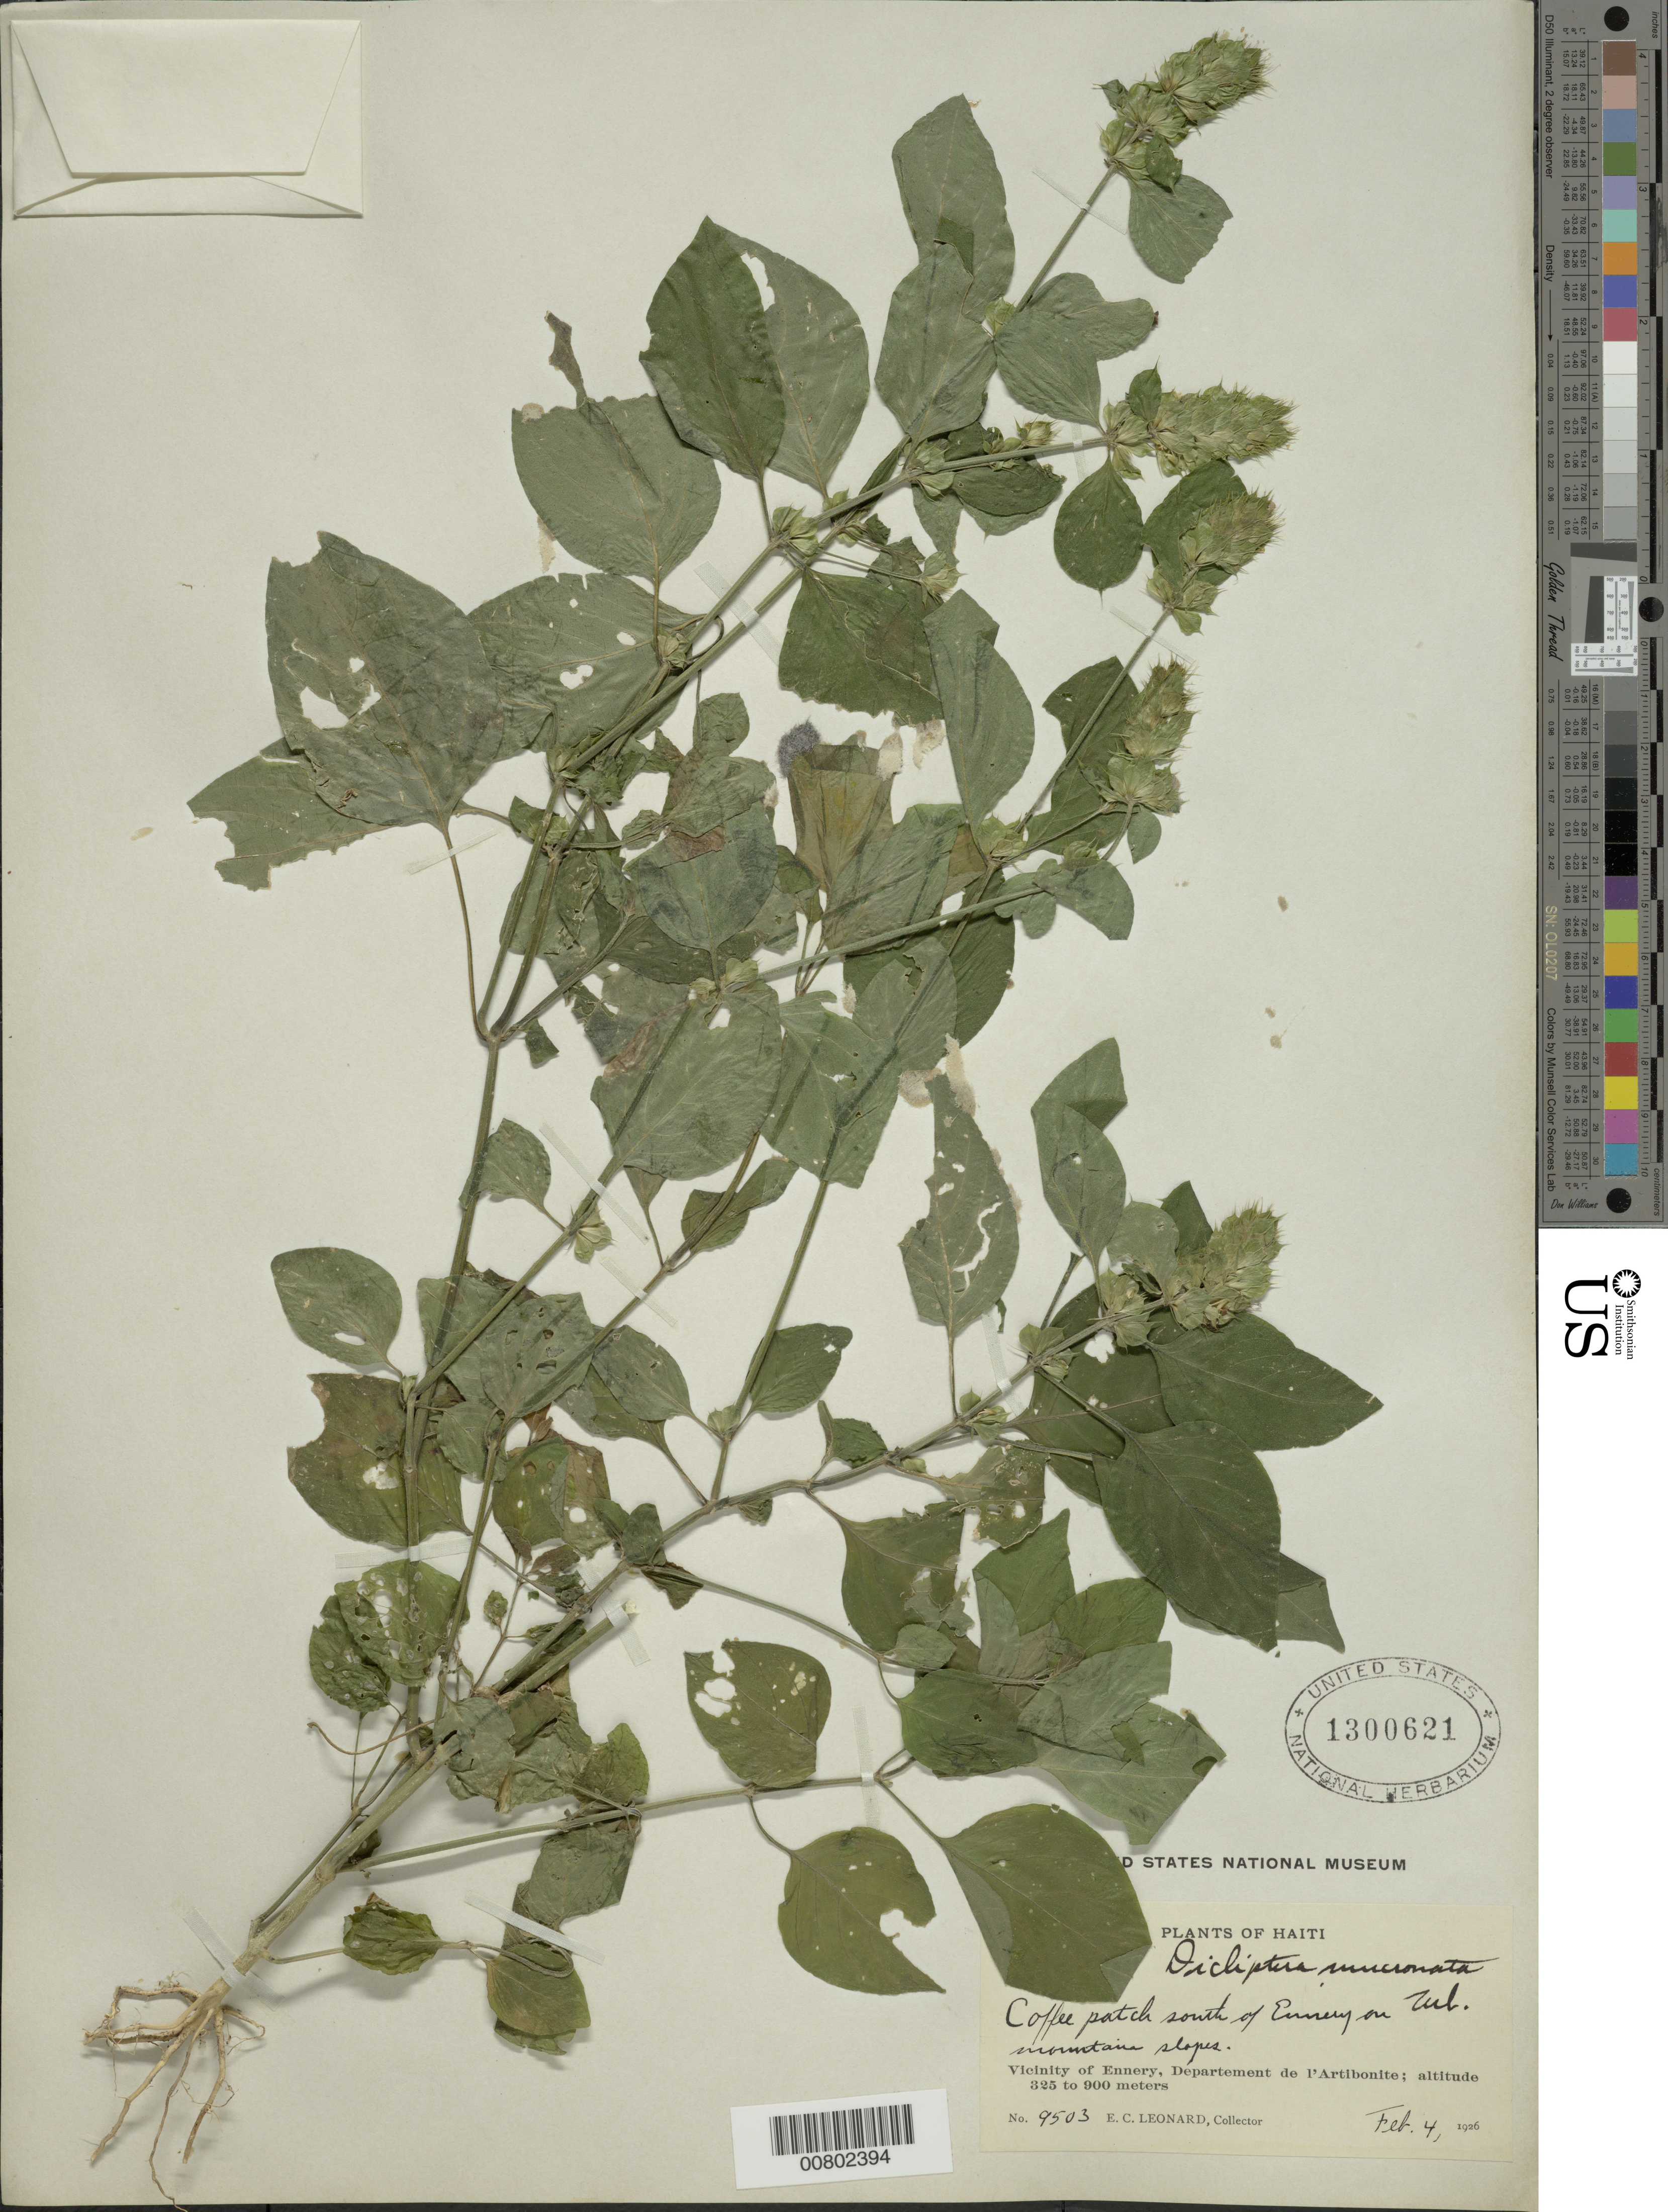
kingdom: Plantae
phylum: Tracheophyta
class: Magnoliopsida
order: Lamiales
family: Acanthaceae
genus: Dicliptera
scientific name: Dicliptera mucronata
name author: Urb.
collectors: E. C. Leonard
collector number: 9503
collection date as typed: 04 Feb 1926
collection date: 1926-02-04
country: Haiti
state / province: Artibonite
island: Hispaniola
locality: Vicinity of Ennery, S of city, on mountain slopes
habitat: Coffee patch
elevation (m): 325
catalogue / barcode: US 1300621